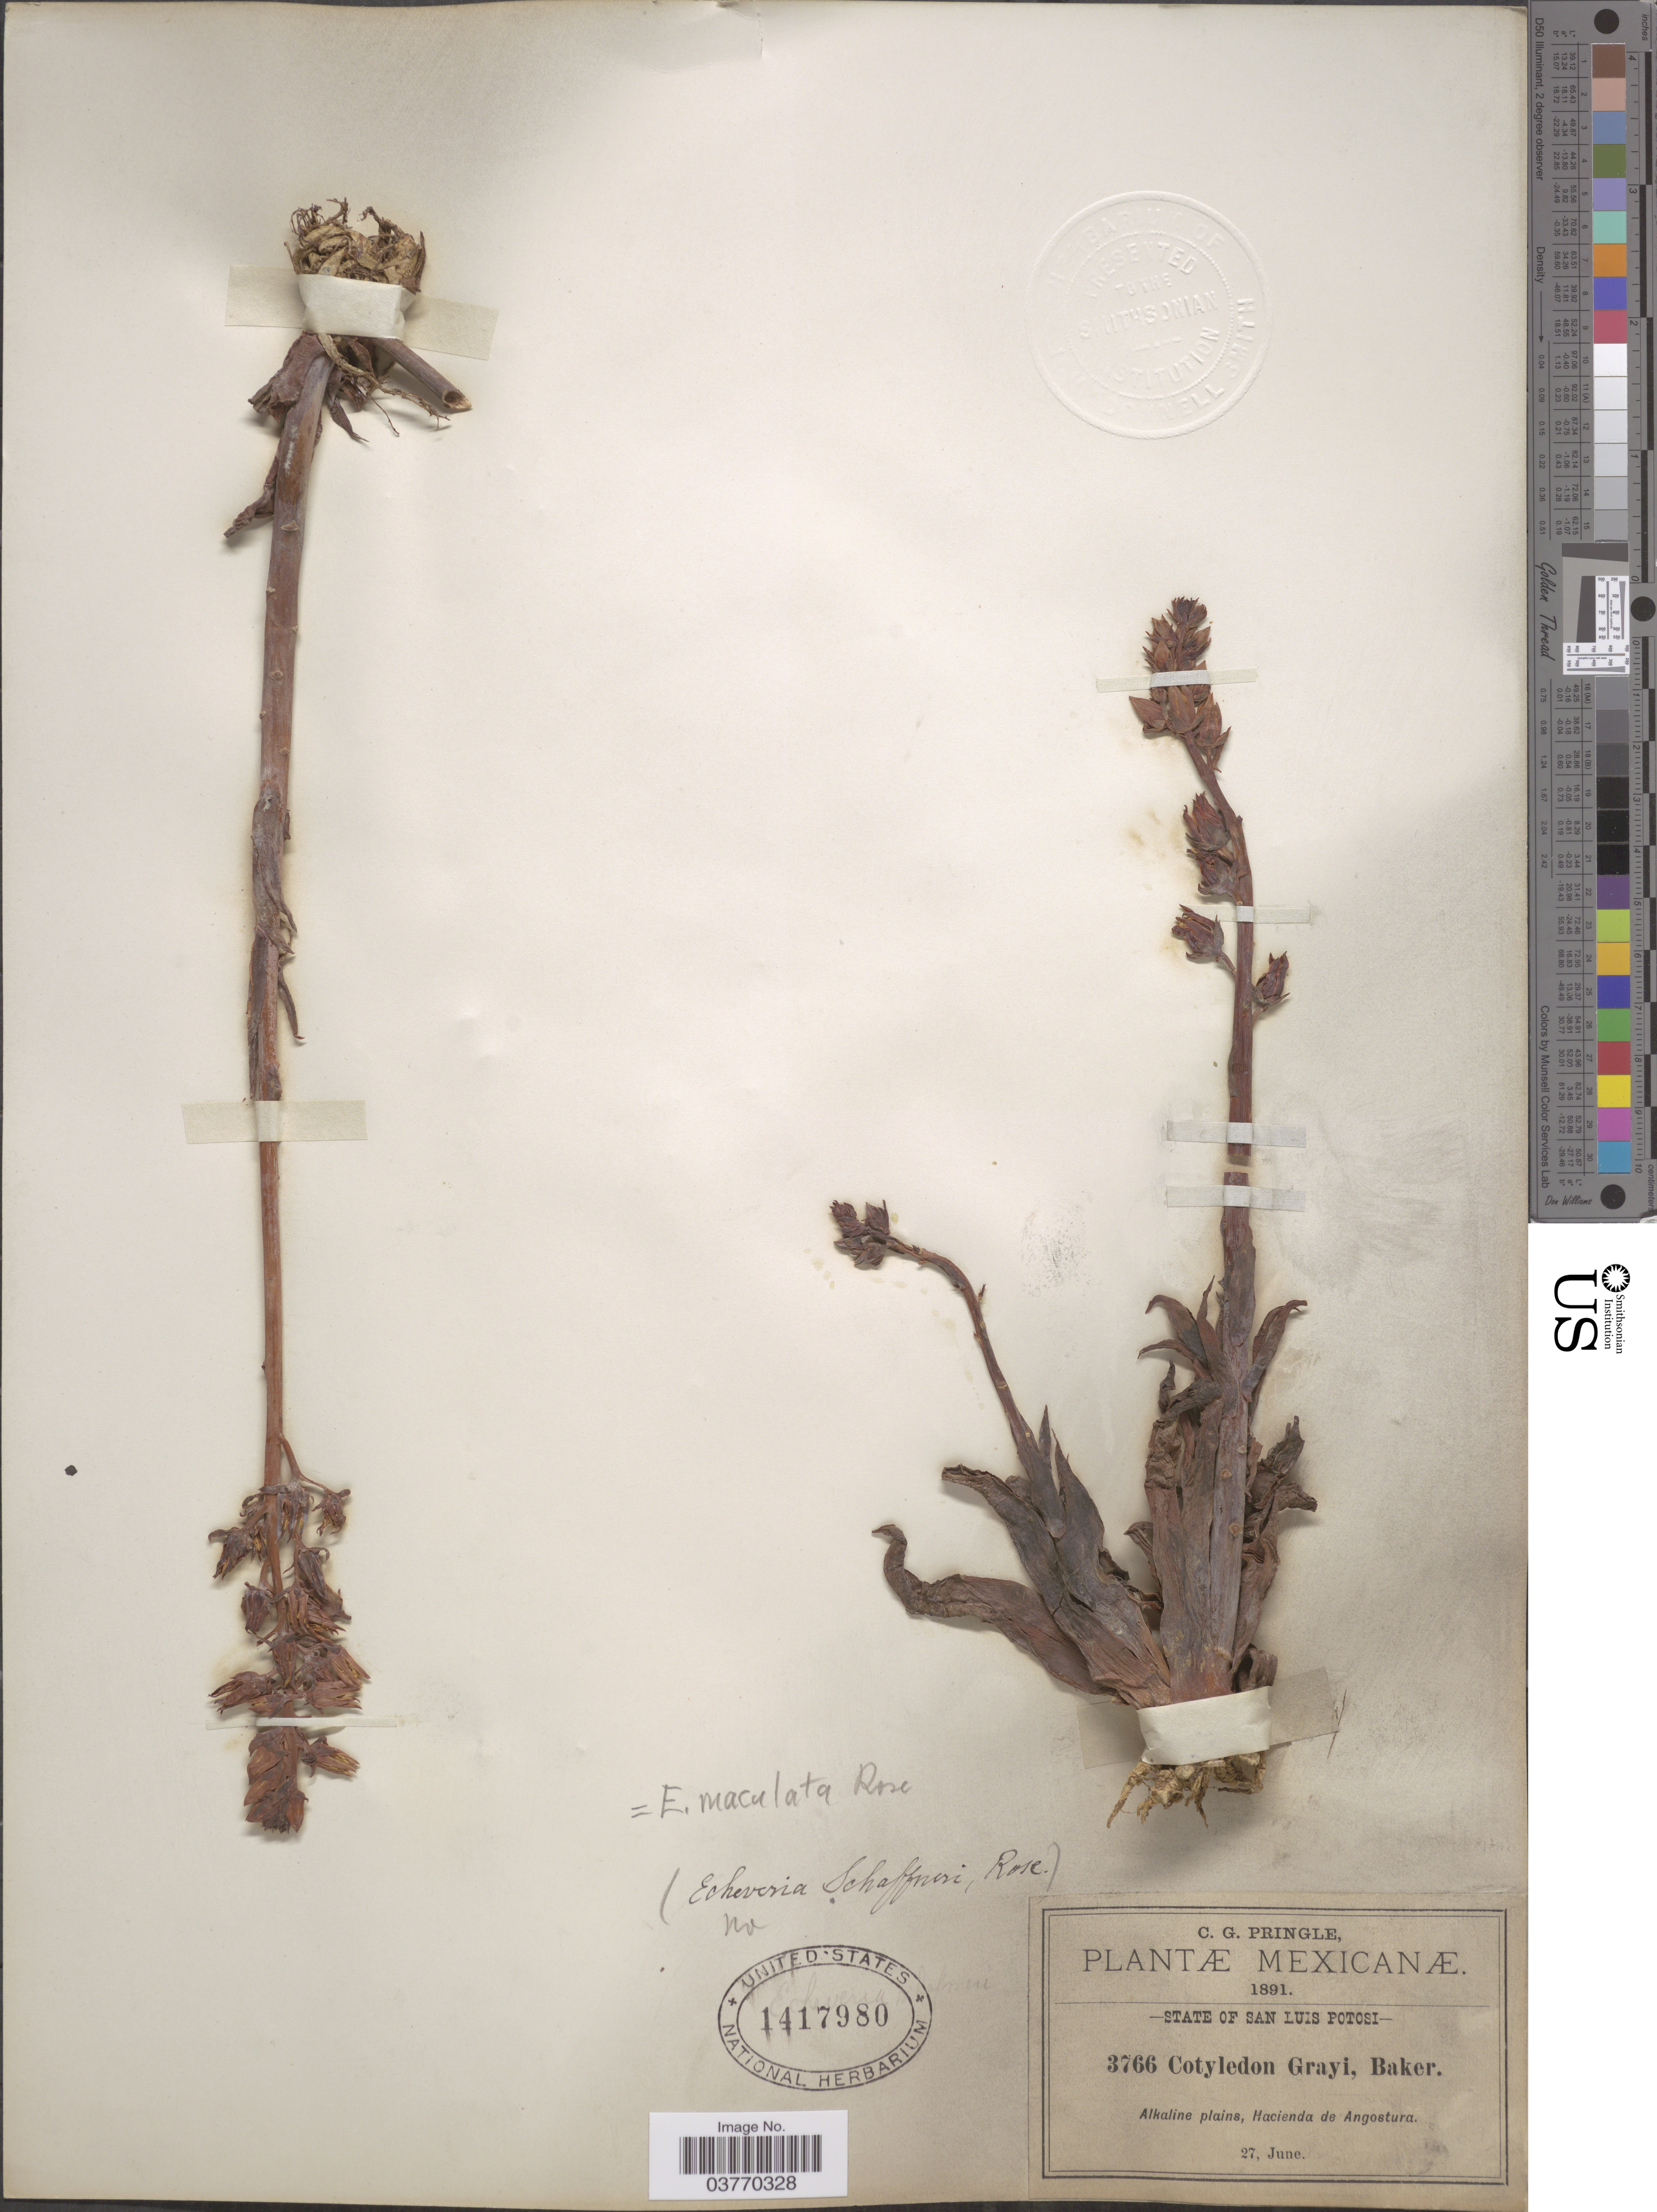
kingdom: Plantae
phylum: Tracheophyta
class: Magnoliopsida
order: Saxifragales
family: Crassulaceae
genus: Echeveria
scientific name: Echeveria maculata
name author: Rose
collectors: C. G. Pringle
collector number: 3766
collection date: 1891-06-27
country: Mexico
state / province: San Luis Potosí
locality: Alkaline plains, Hacienda de Angostura.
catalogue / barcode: US 1417980